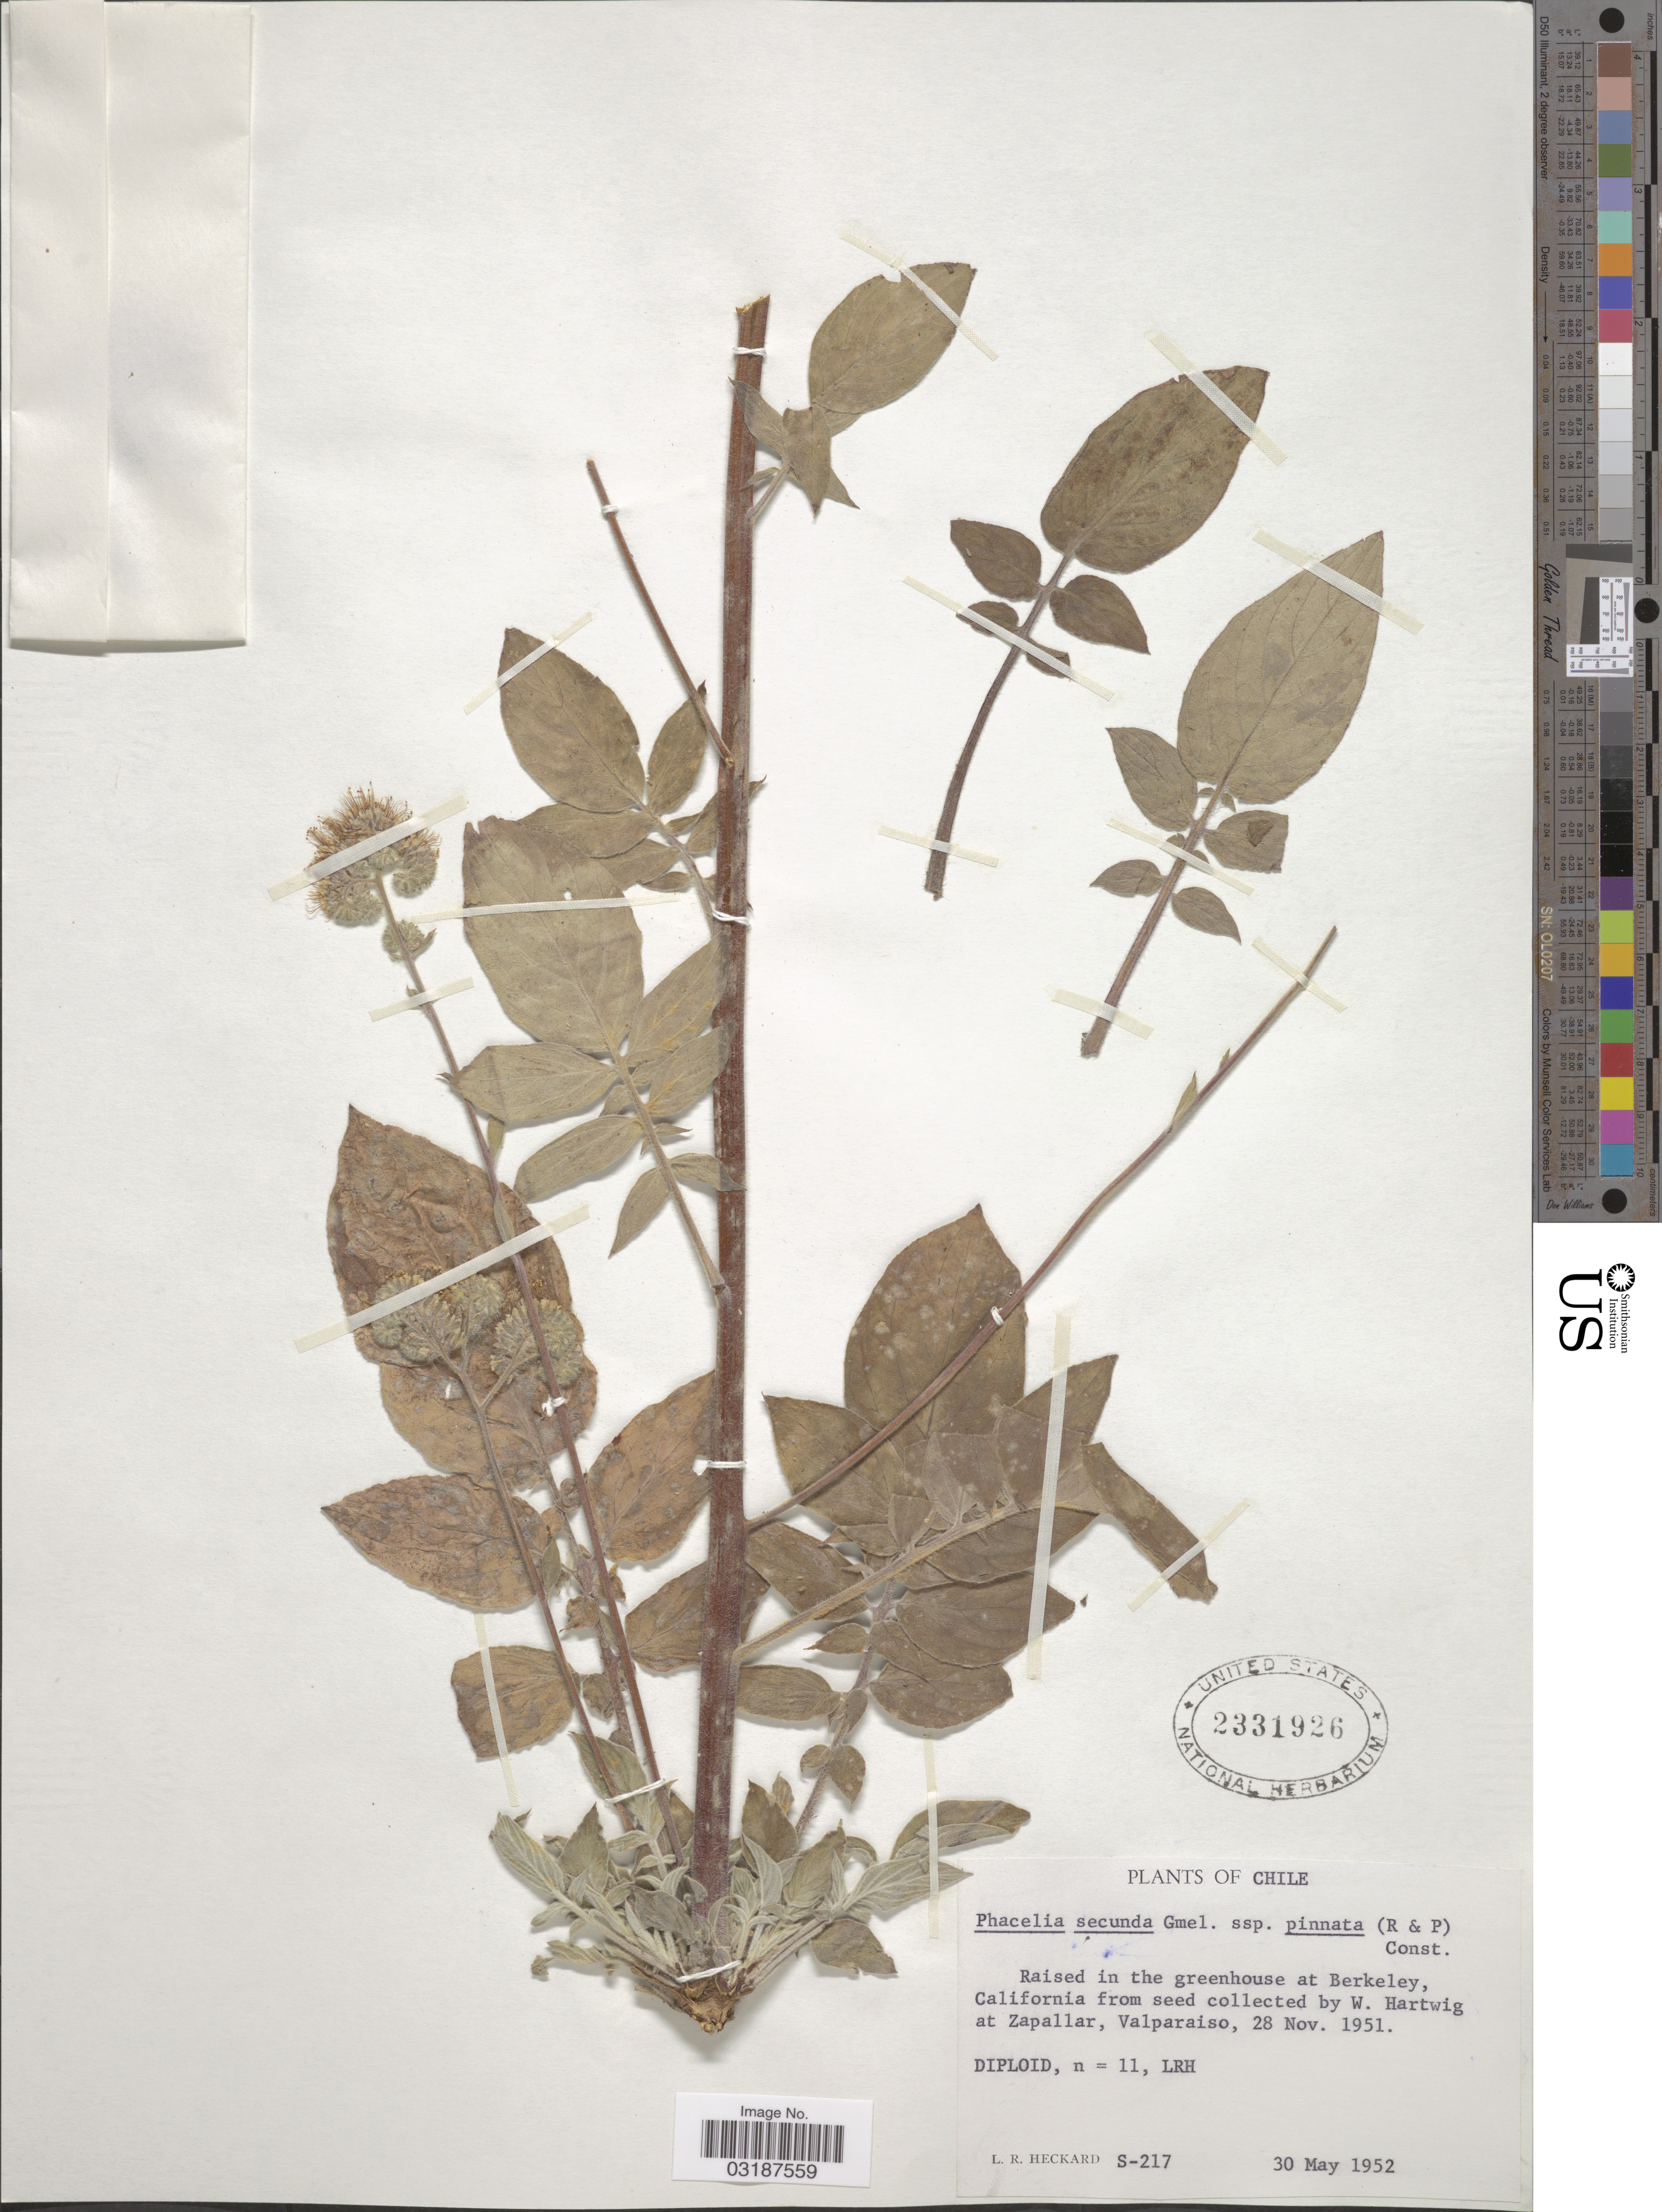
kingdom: Plantae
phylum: Tracheophyta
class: Magnoliopsida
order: Boraginales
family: Hydrophyllaceae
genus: Phacelia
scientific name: Phacelia secunda subsp. pinnata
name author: (Ruiz & Pav.) Constance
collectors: L. R. Heckard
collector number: S-217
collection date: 1952-05-30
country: United States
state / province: California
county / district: Alameda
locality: Raised in the greenhouse at Berkeley.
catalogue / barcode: US 2331926